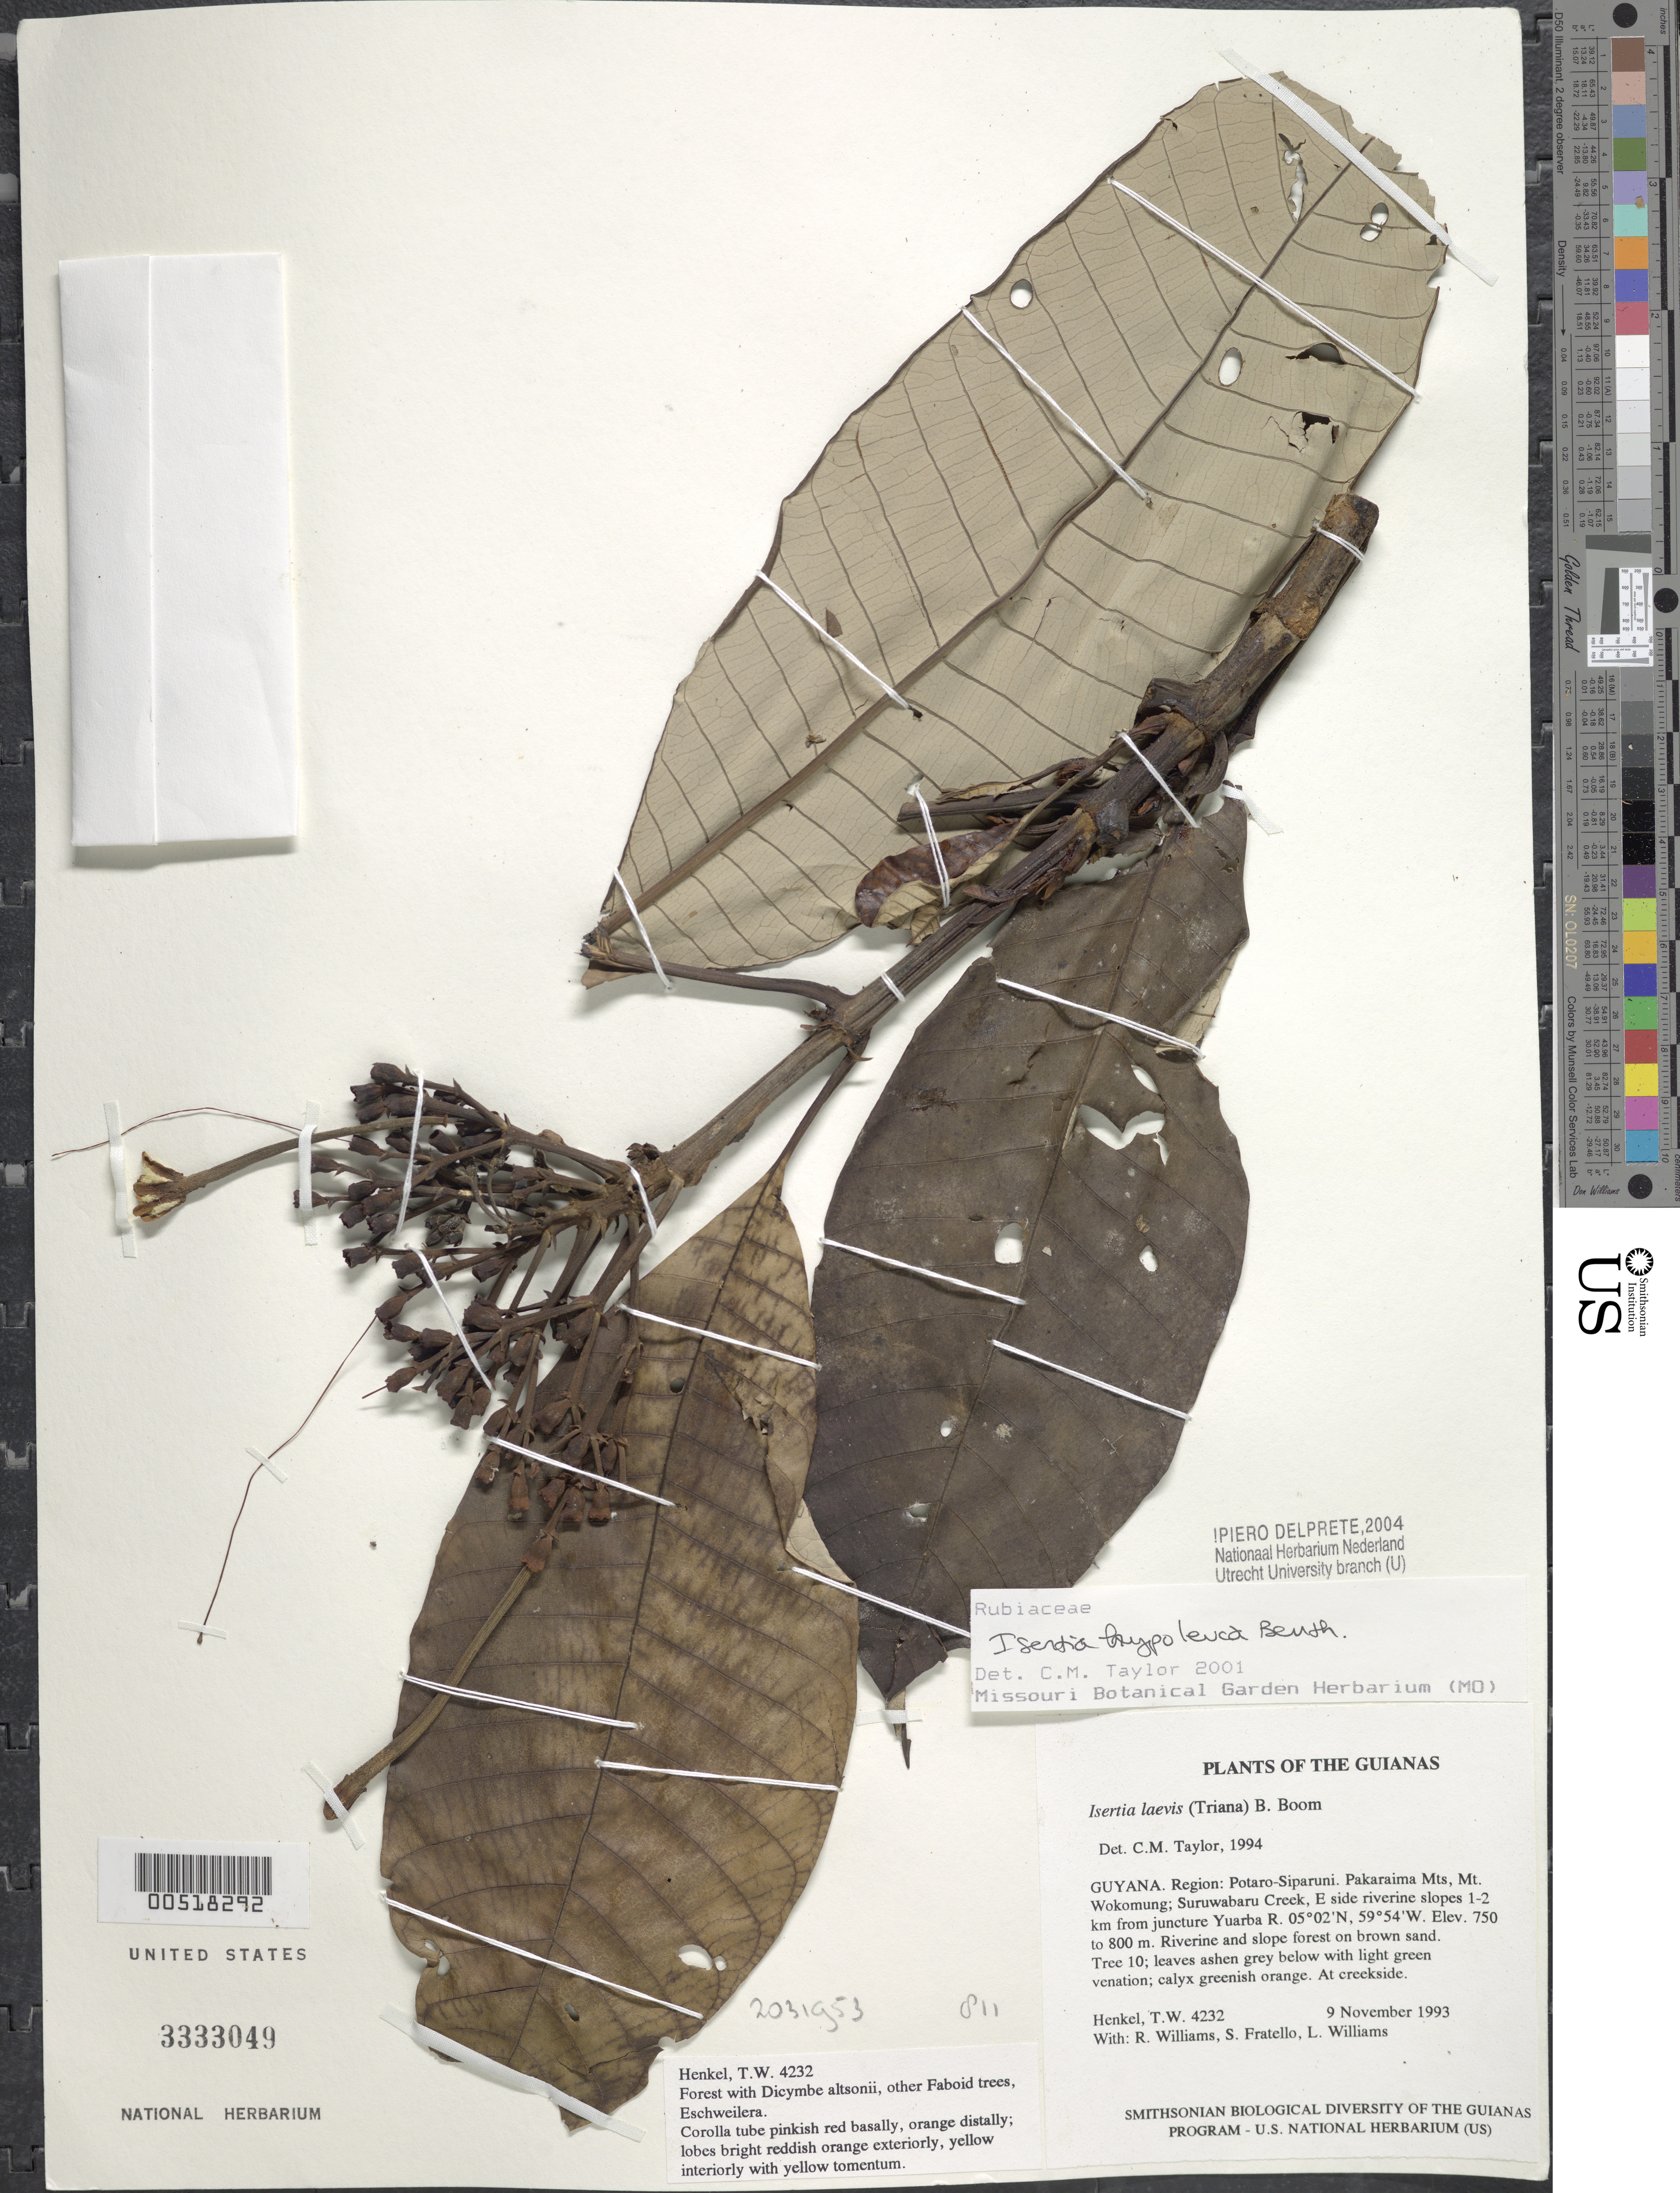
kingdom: Plantae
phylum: Tracheophyta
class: Magnoliopsida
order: Gentianales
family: Rubiaceae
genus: Isertia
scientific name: Isertia hypoleuca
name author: Benth.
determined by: Taylor, Charlotte M.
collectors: T. Henkel, R. Williams, S. Fratello & L. Williams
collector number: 4232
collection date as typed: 9 November 1993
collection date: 1993-11-09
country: Guyana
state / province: Potaro-Siparuni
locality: Pakaraima Mts, Mt. Wokomung; Suruwabaru Creek, E side riverine slopes 1-2 km from juncture Yuarba R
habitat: Riverine and slope forest on brown sand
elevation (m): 750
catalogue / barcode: US 3333049